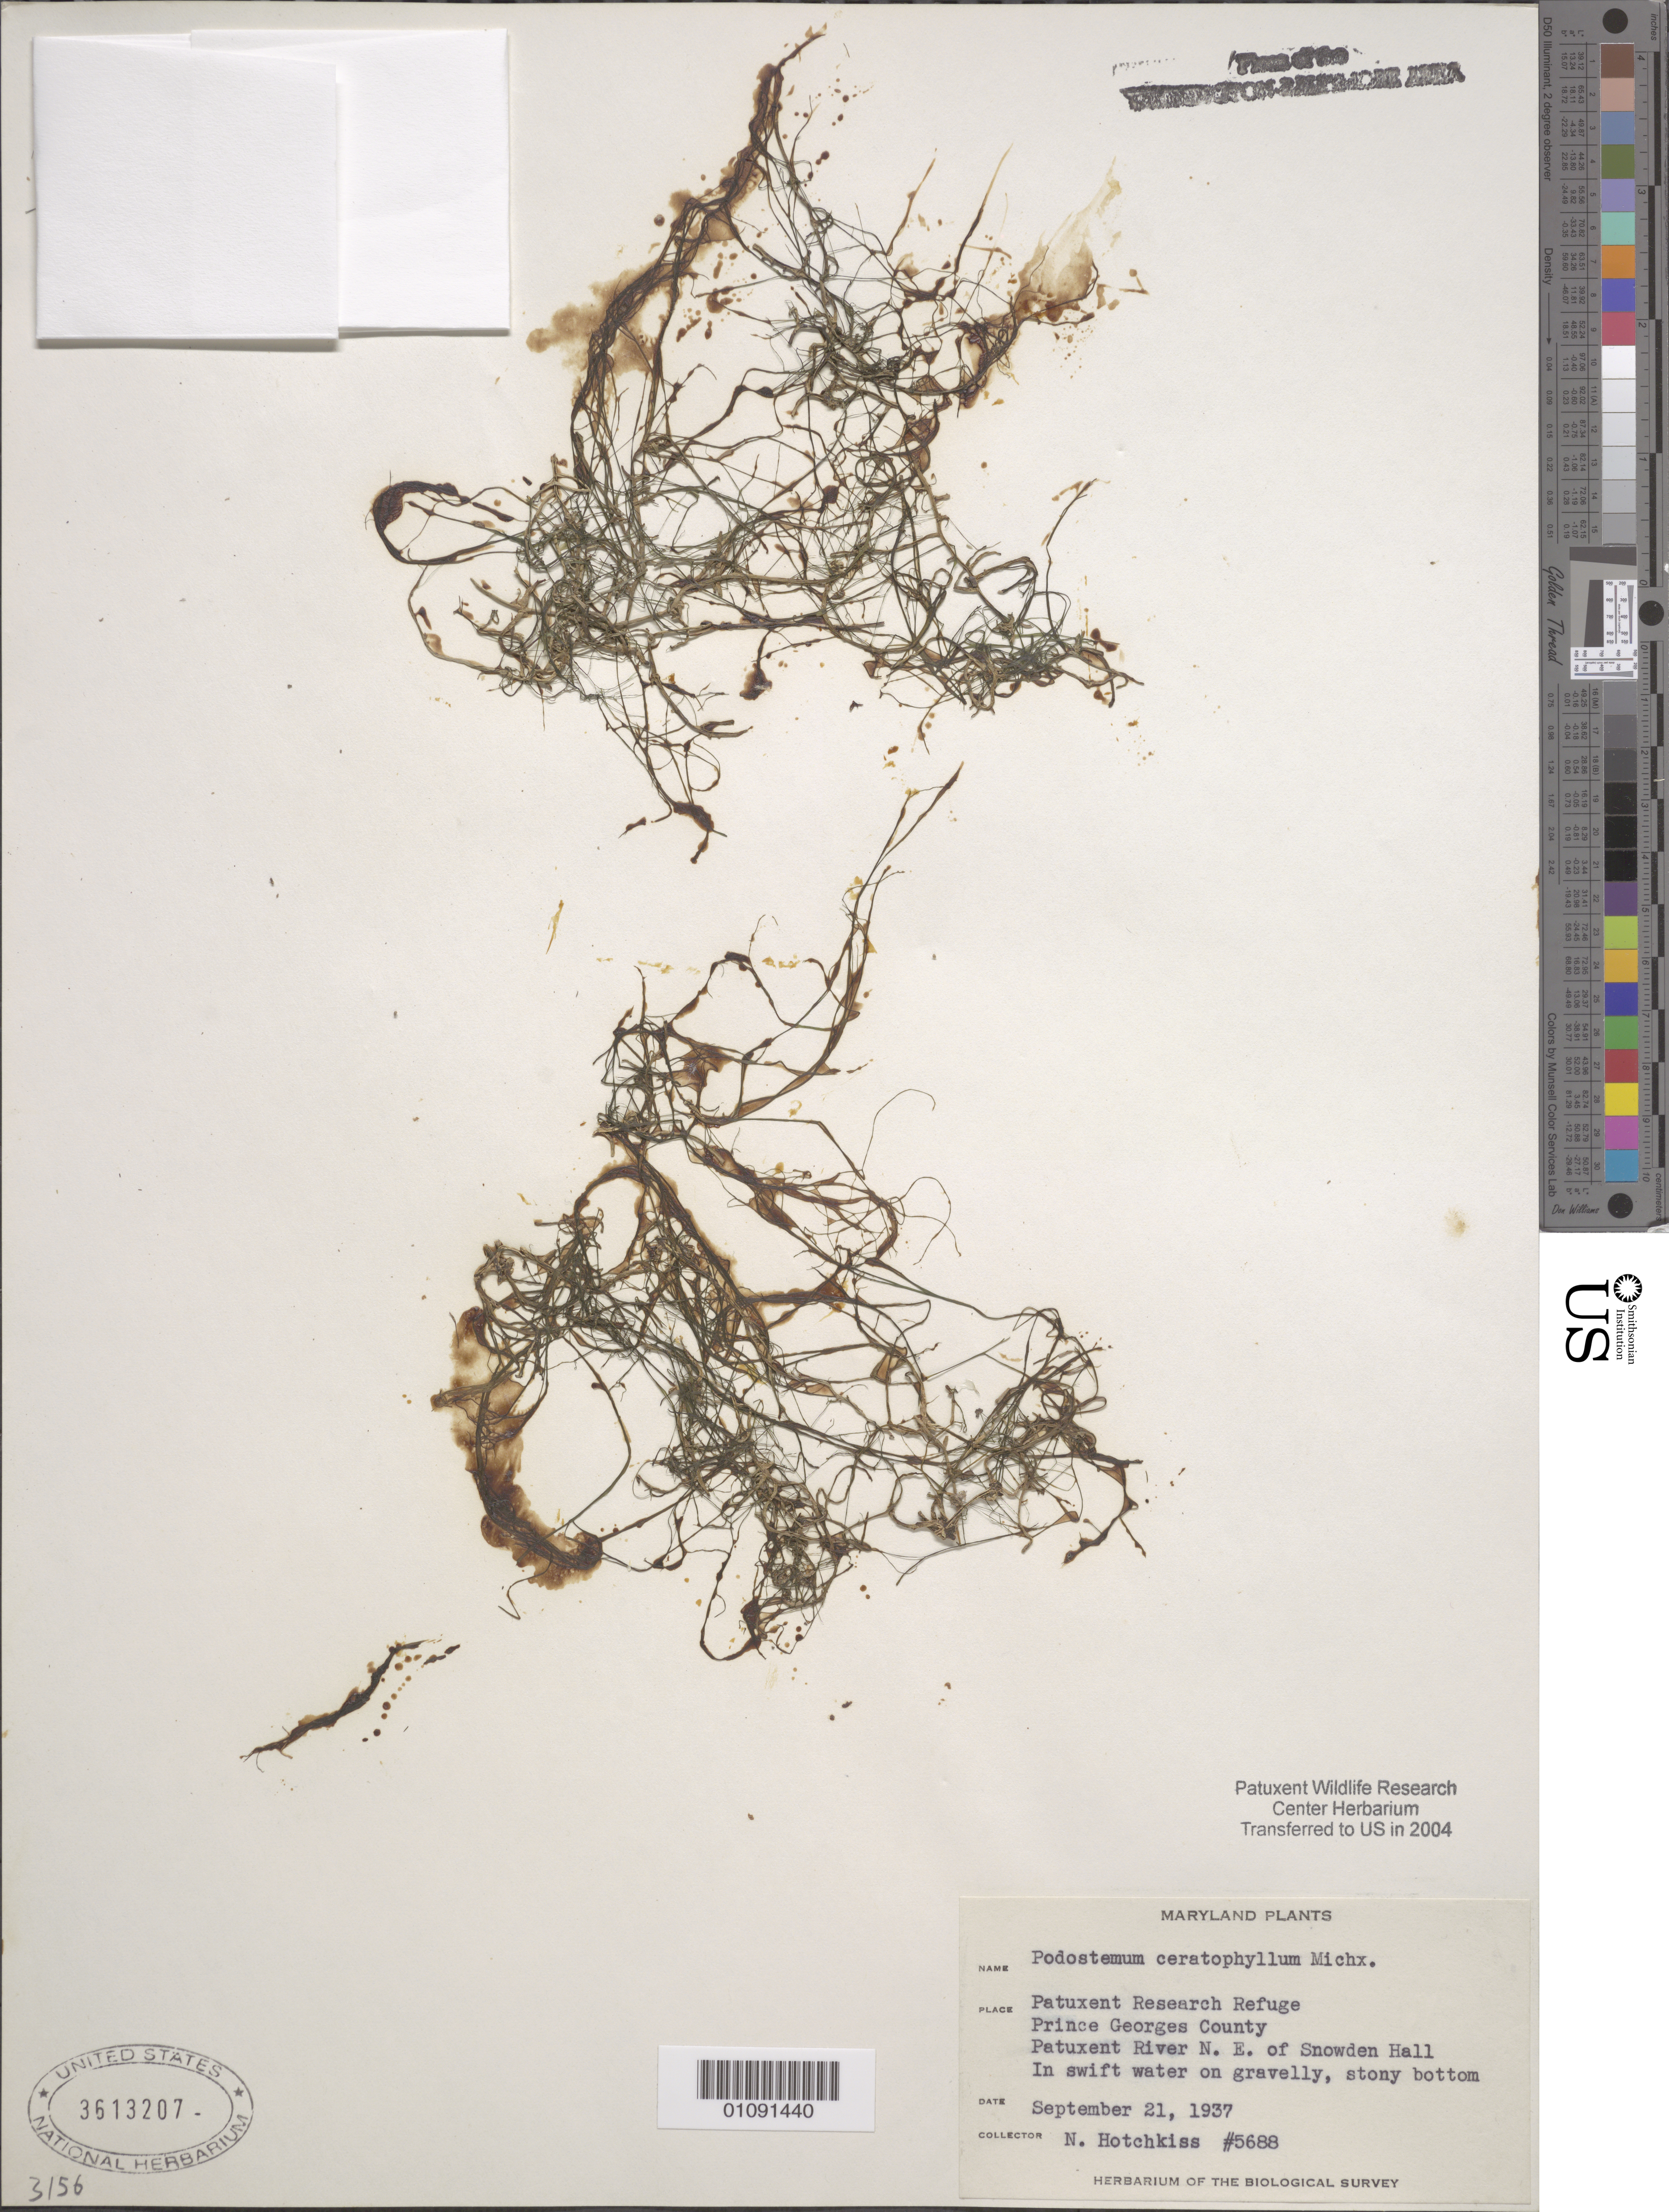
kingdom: Plantae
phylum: Tracheophyta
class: Magnoliopsida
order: Malpighiales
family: Podostemaceae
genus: Podostemum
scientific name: Podostemum ceratophylllum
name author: Michx.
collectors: N. Hotchkiss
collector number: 5688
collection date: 1937-09-21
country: United States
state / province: Maryland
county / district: Prince George's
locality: Patuxent Wildlife Refuge. N.E. of Snowden Hall.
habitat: Patuxent River, in swift water on gravelly, stony bottom.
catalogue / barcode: US 3613207